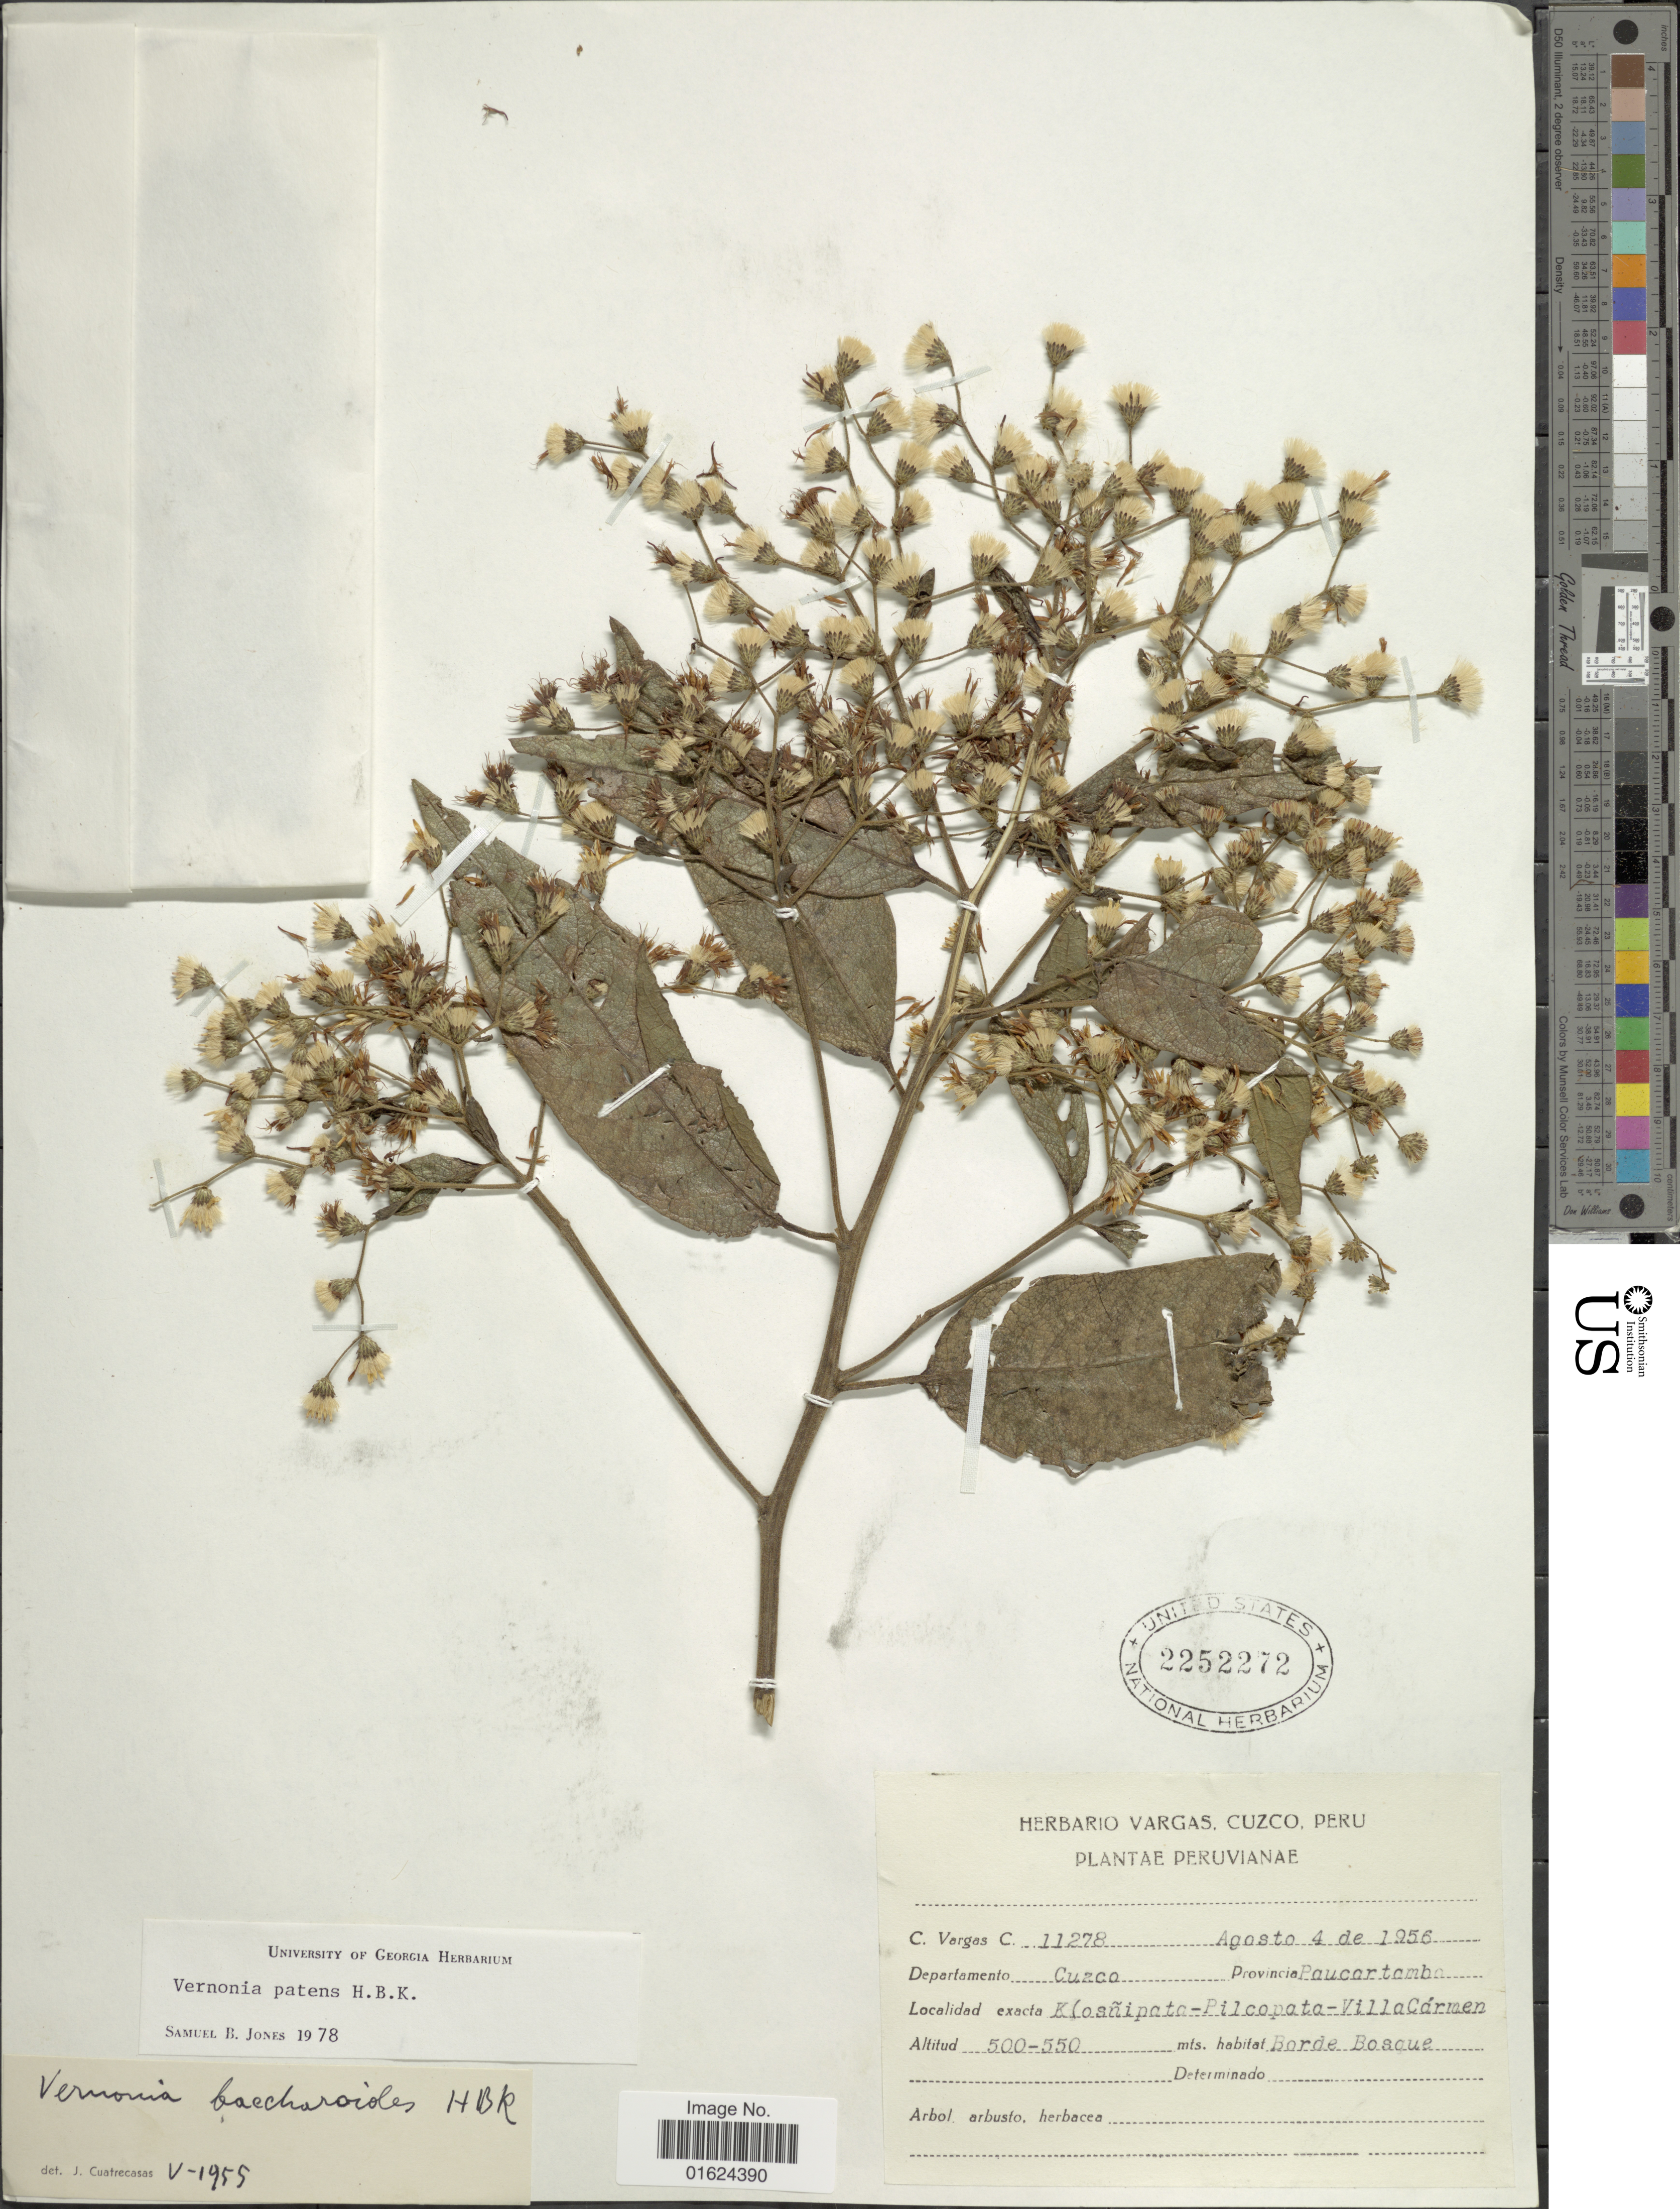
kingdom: Plantae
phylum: Tracheophyta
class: Magnoliopsida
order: Asterales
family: Asteraceae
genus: Vernonanthura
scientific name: Vernonanthura patens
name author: (Kunth) H. Rob.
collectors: C. Vargas Calderón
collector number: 11278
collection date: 1956-08-04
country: Peru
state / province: Cusco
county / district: Paucartambo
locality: Kosñipata - Pilcopata - Villa Cármen.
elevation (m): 500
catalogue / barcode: US 2252272